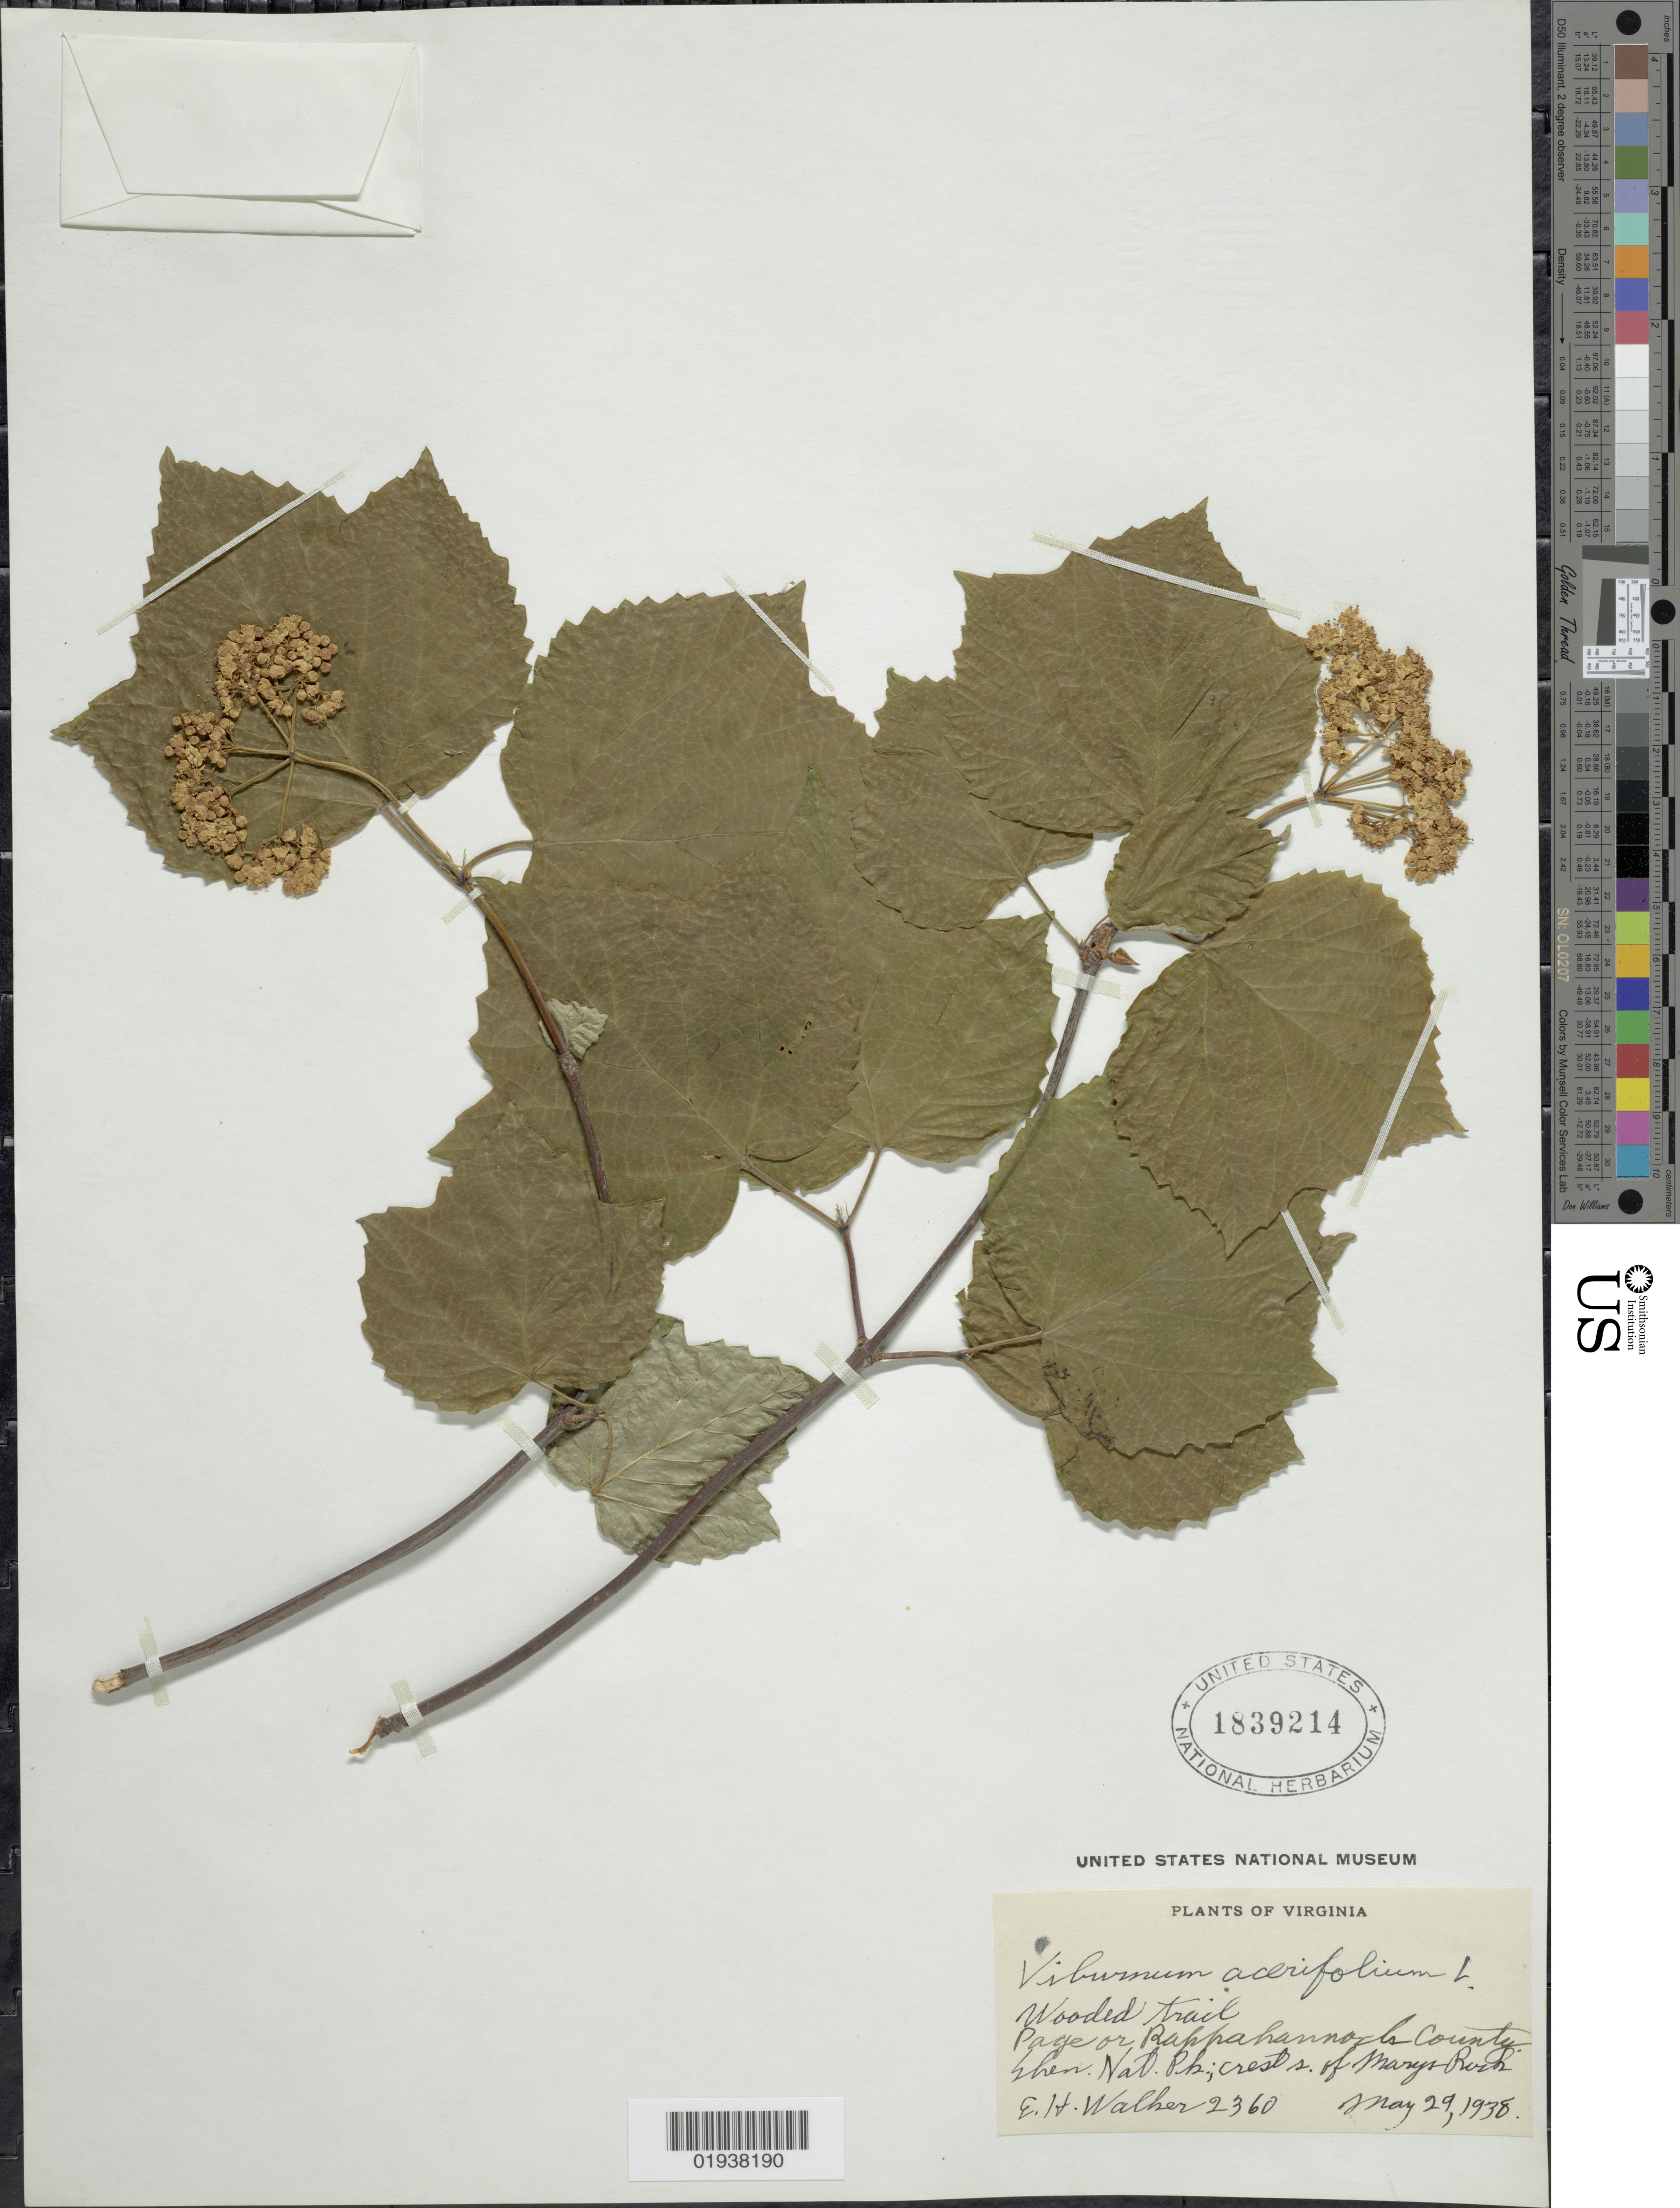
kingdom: Plantae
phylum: Tracheophyta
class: Magnoliopsida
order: Dipsacales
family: Viburnaceae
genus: Viburnum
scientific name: Viburnum acerifolium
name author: L.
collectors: E. H. Walker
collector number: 2360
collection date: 1938-05-29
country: United States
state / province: Virginia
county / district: Page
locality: Page or Rappahannock County. Shen. Nat. Pk.; crests of Marys Rock.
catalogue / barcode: US 1839214